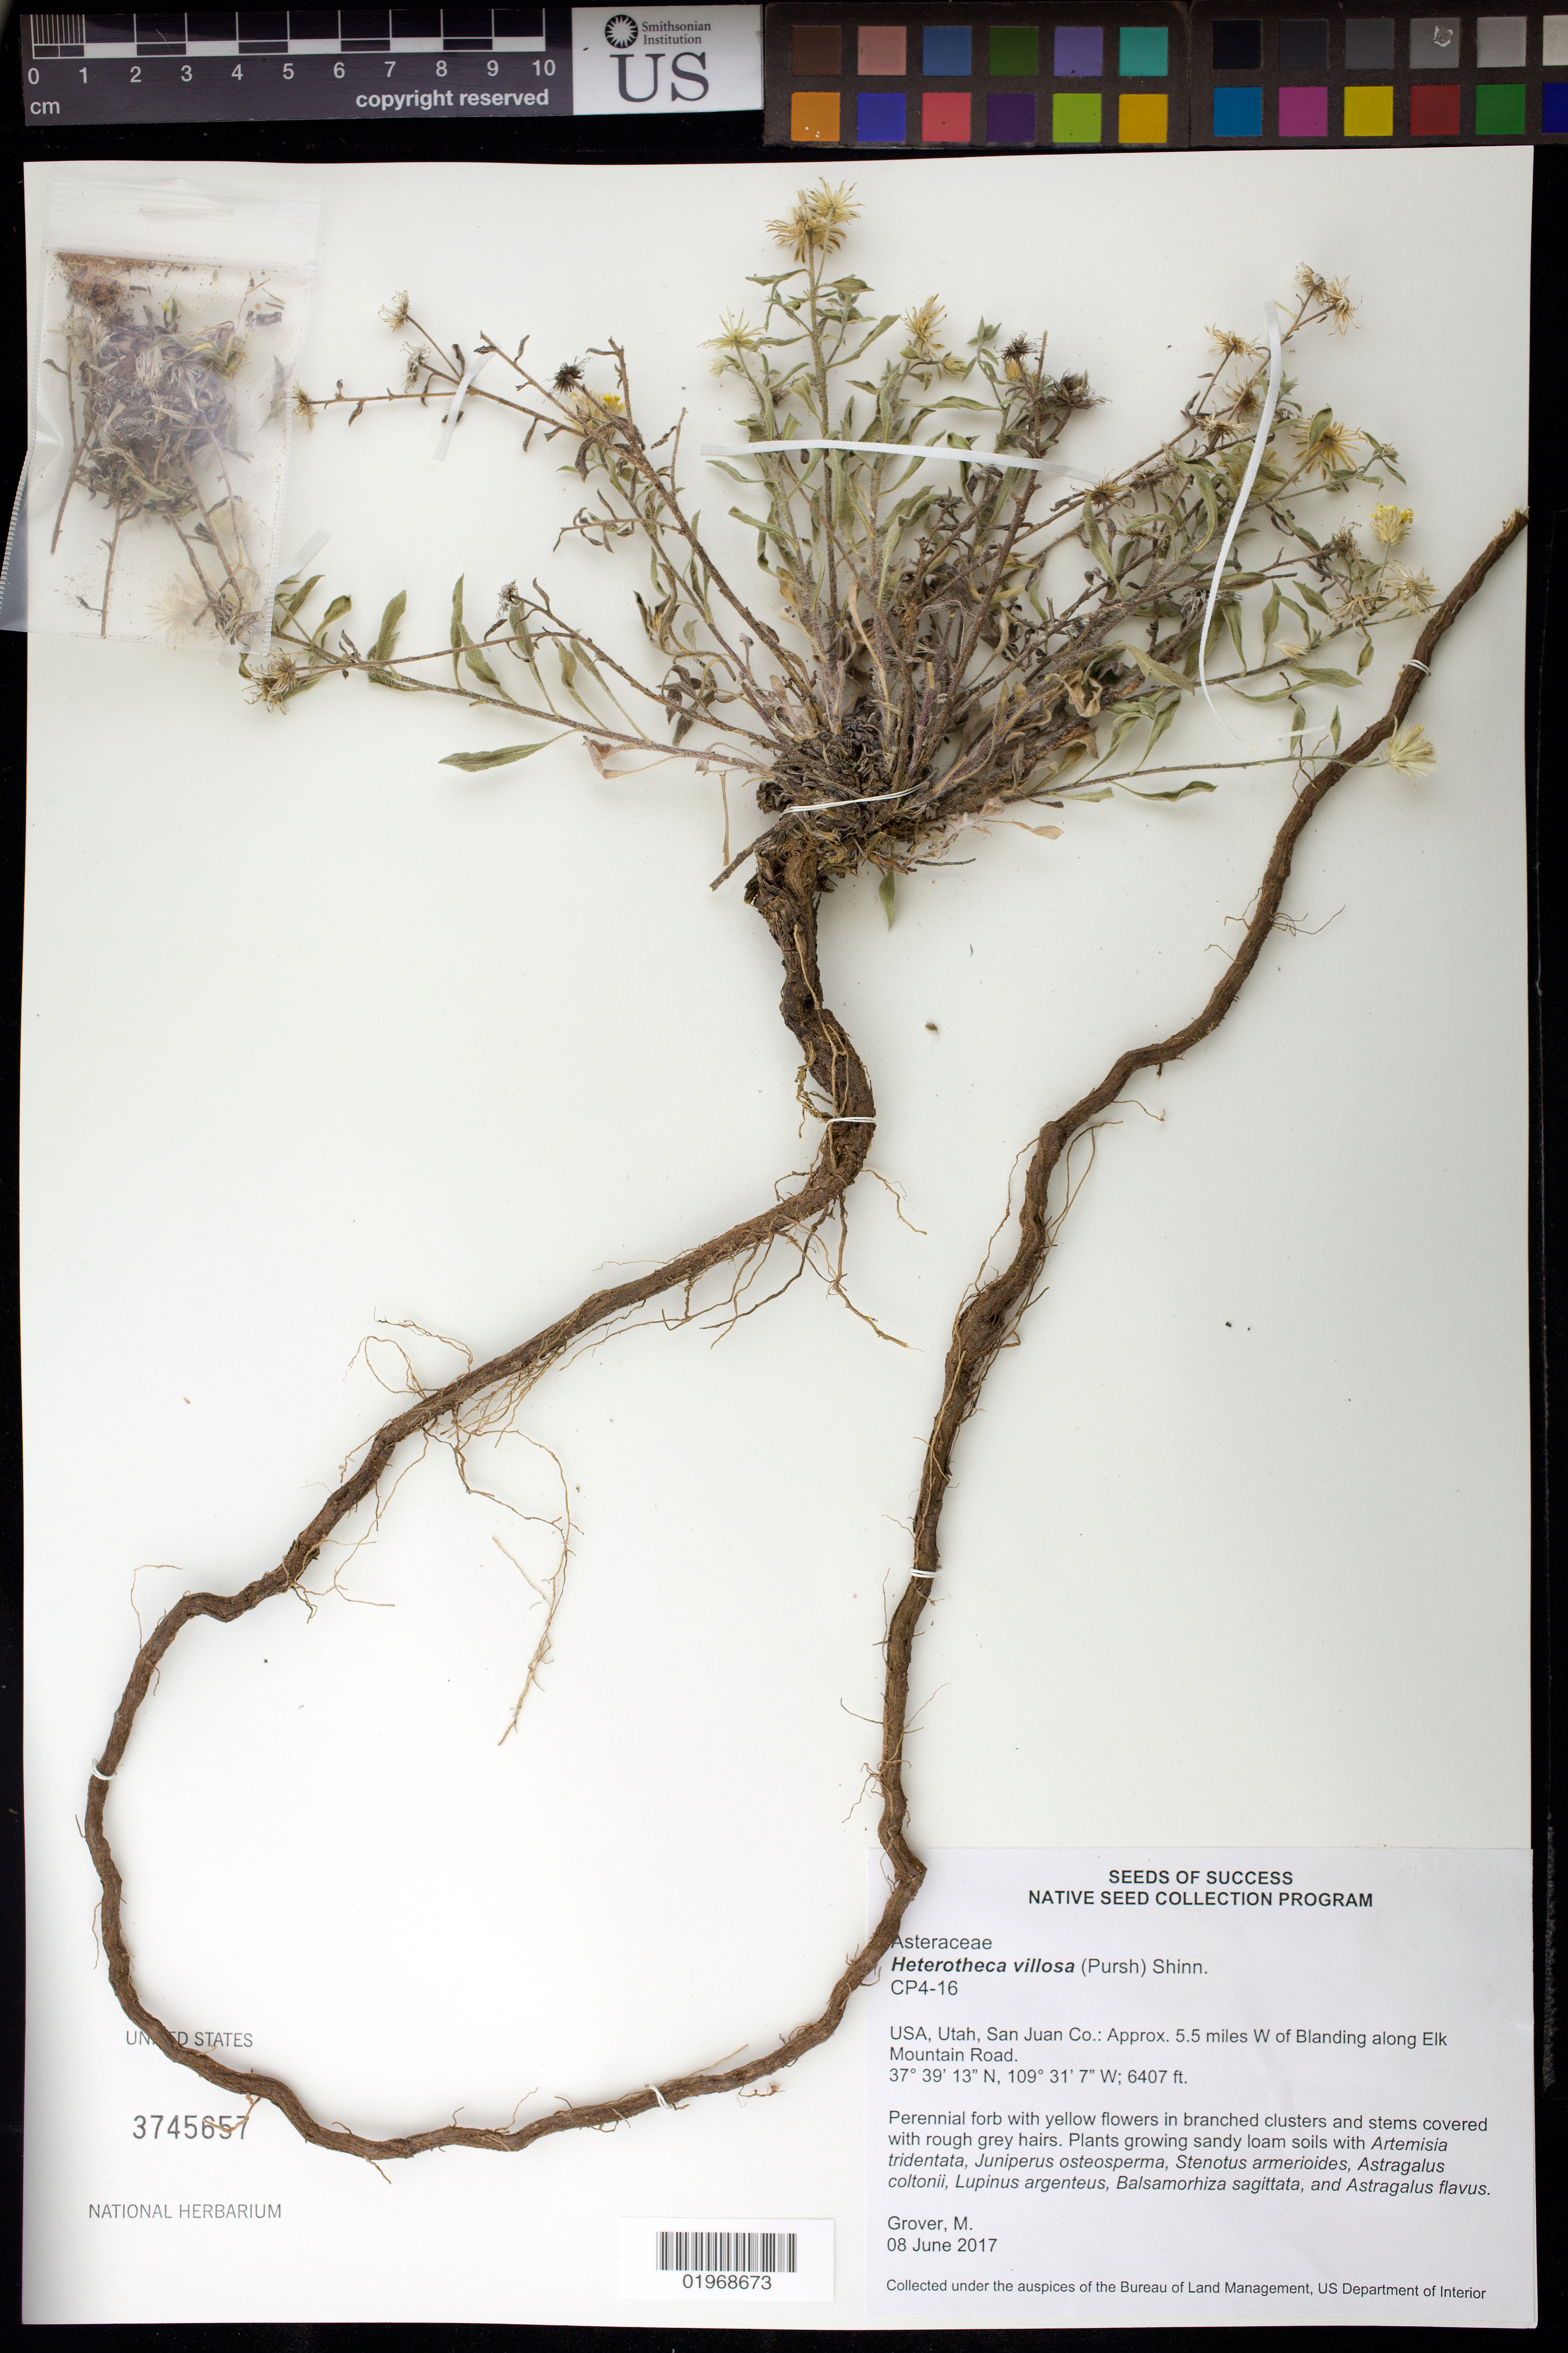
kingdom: Plantae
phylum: Tracheophyta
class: Magnoliopsida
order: Asterales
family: Asteraceae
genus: Heterotheca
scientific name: Heterotheca villosa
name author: (Pursh) Shinners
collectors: M. Grover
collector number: CP4-16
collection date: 2017-06-08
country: United States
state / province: Utah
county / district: San Juan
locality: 5.5 mi. West of Blanding, Elk Mountain Road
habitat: Pinyon Juniper Woodland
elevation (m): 1953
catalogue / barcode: US 3745657